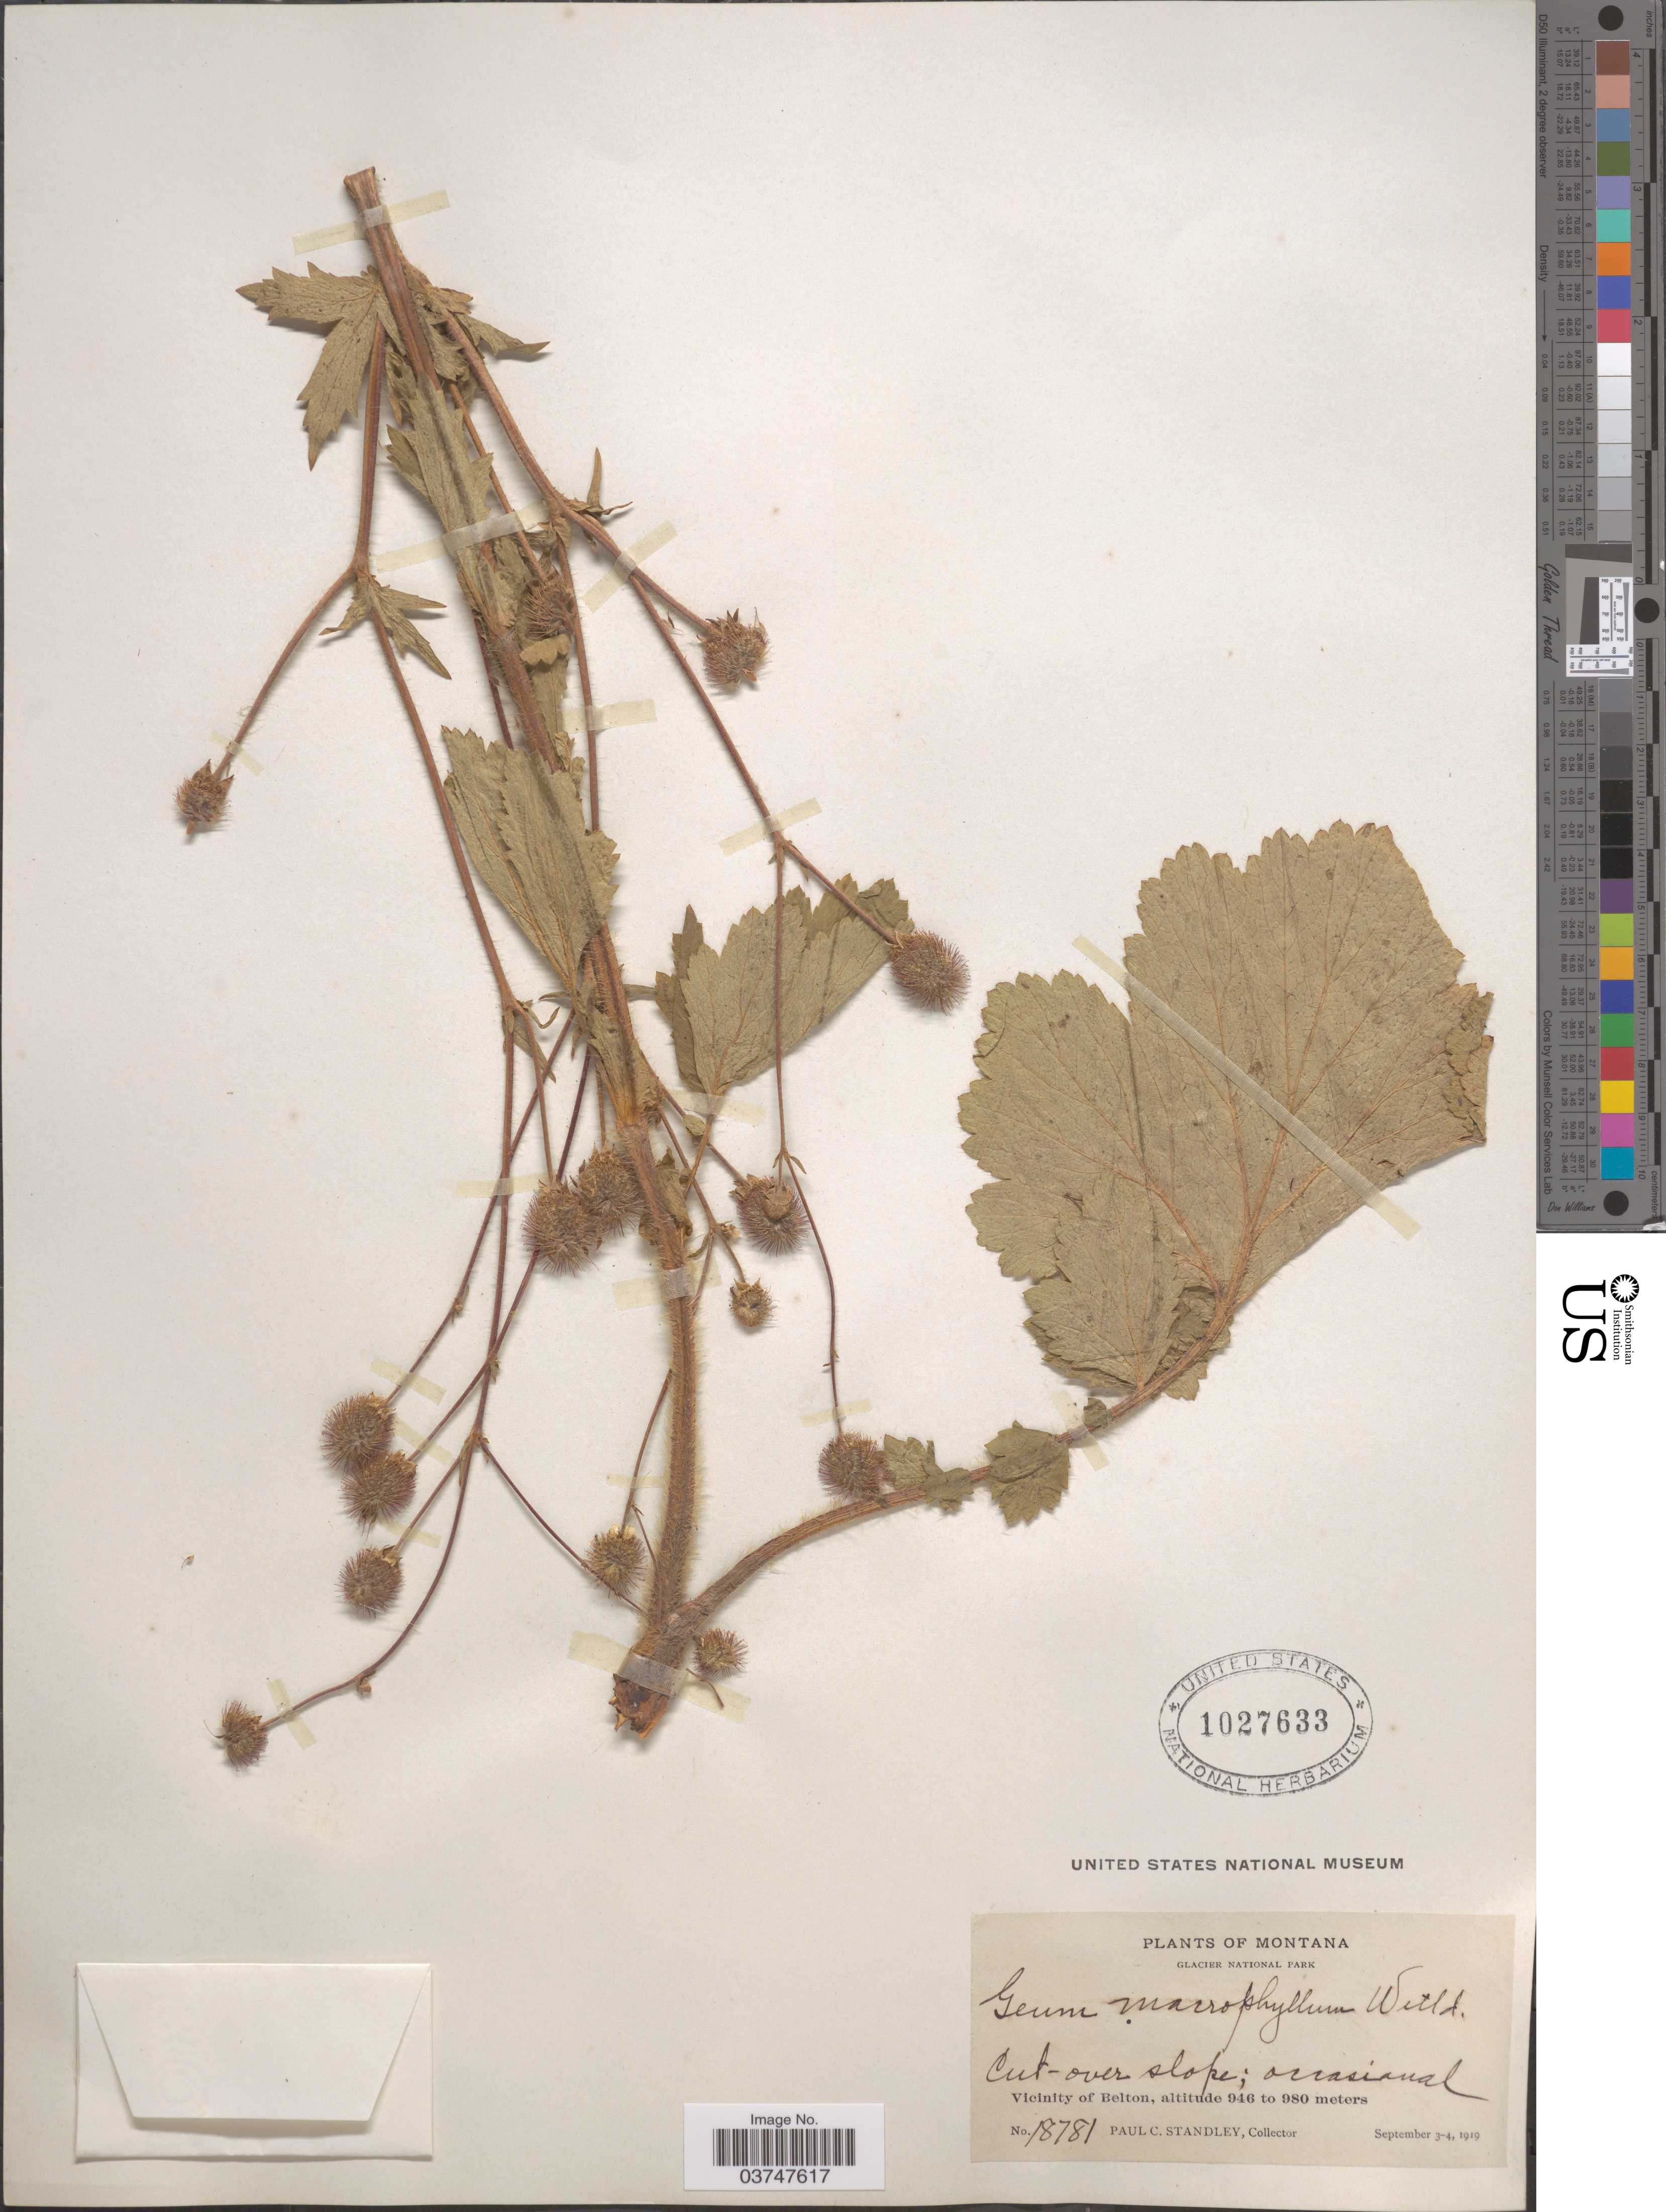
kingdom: Plantae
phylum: Tracheophyta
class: Magnoliopsida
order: Rosales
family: Rosaceae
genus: Geum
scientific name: Geum macrophyllum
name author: Willd.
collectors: P. C. Standley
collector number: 18781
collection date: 1919-09-03/1919-09-04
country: United States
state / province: Montana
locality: Glacier National Park. Vicinity of Belton.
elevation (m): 946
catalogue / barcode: US 1027633